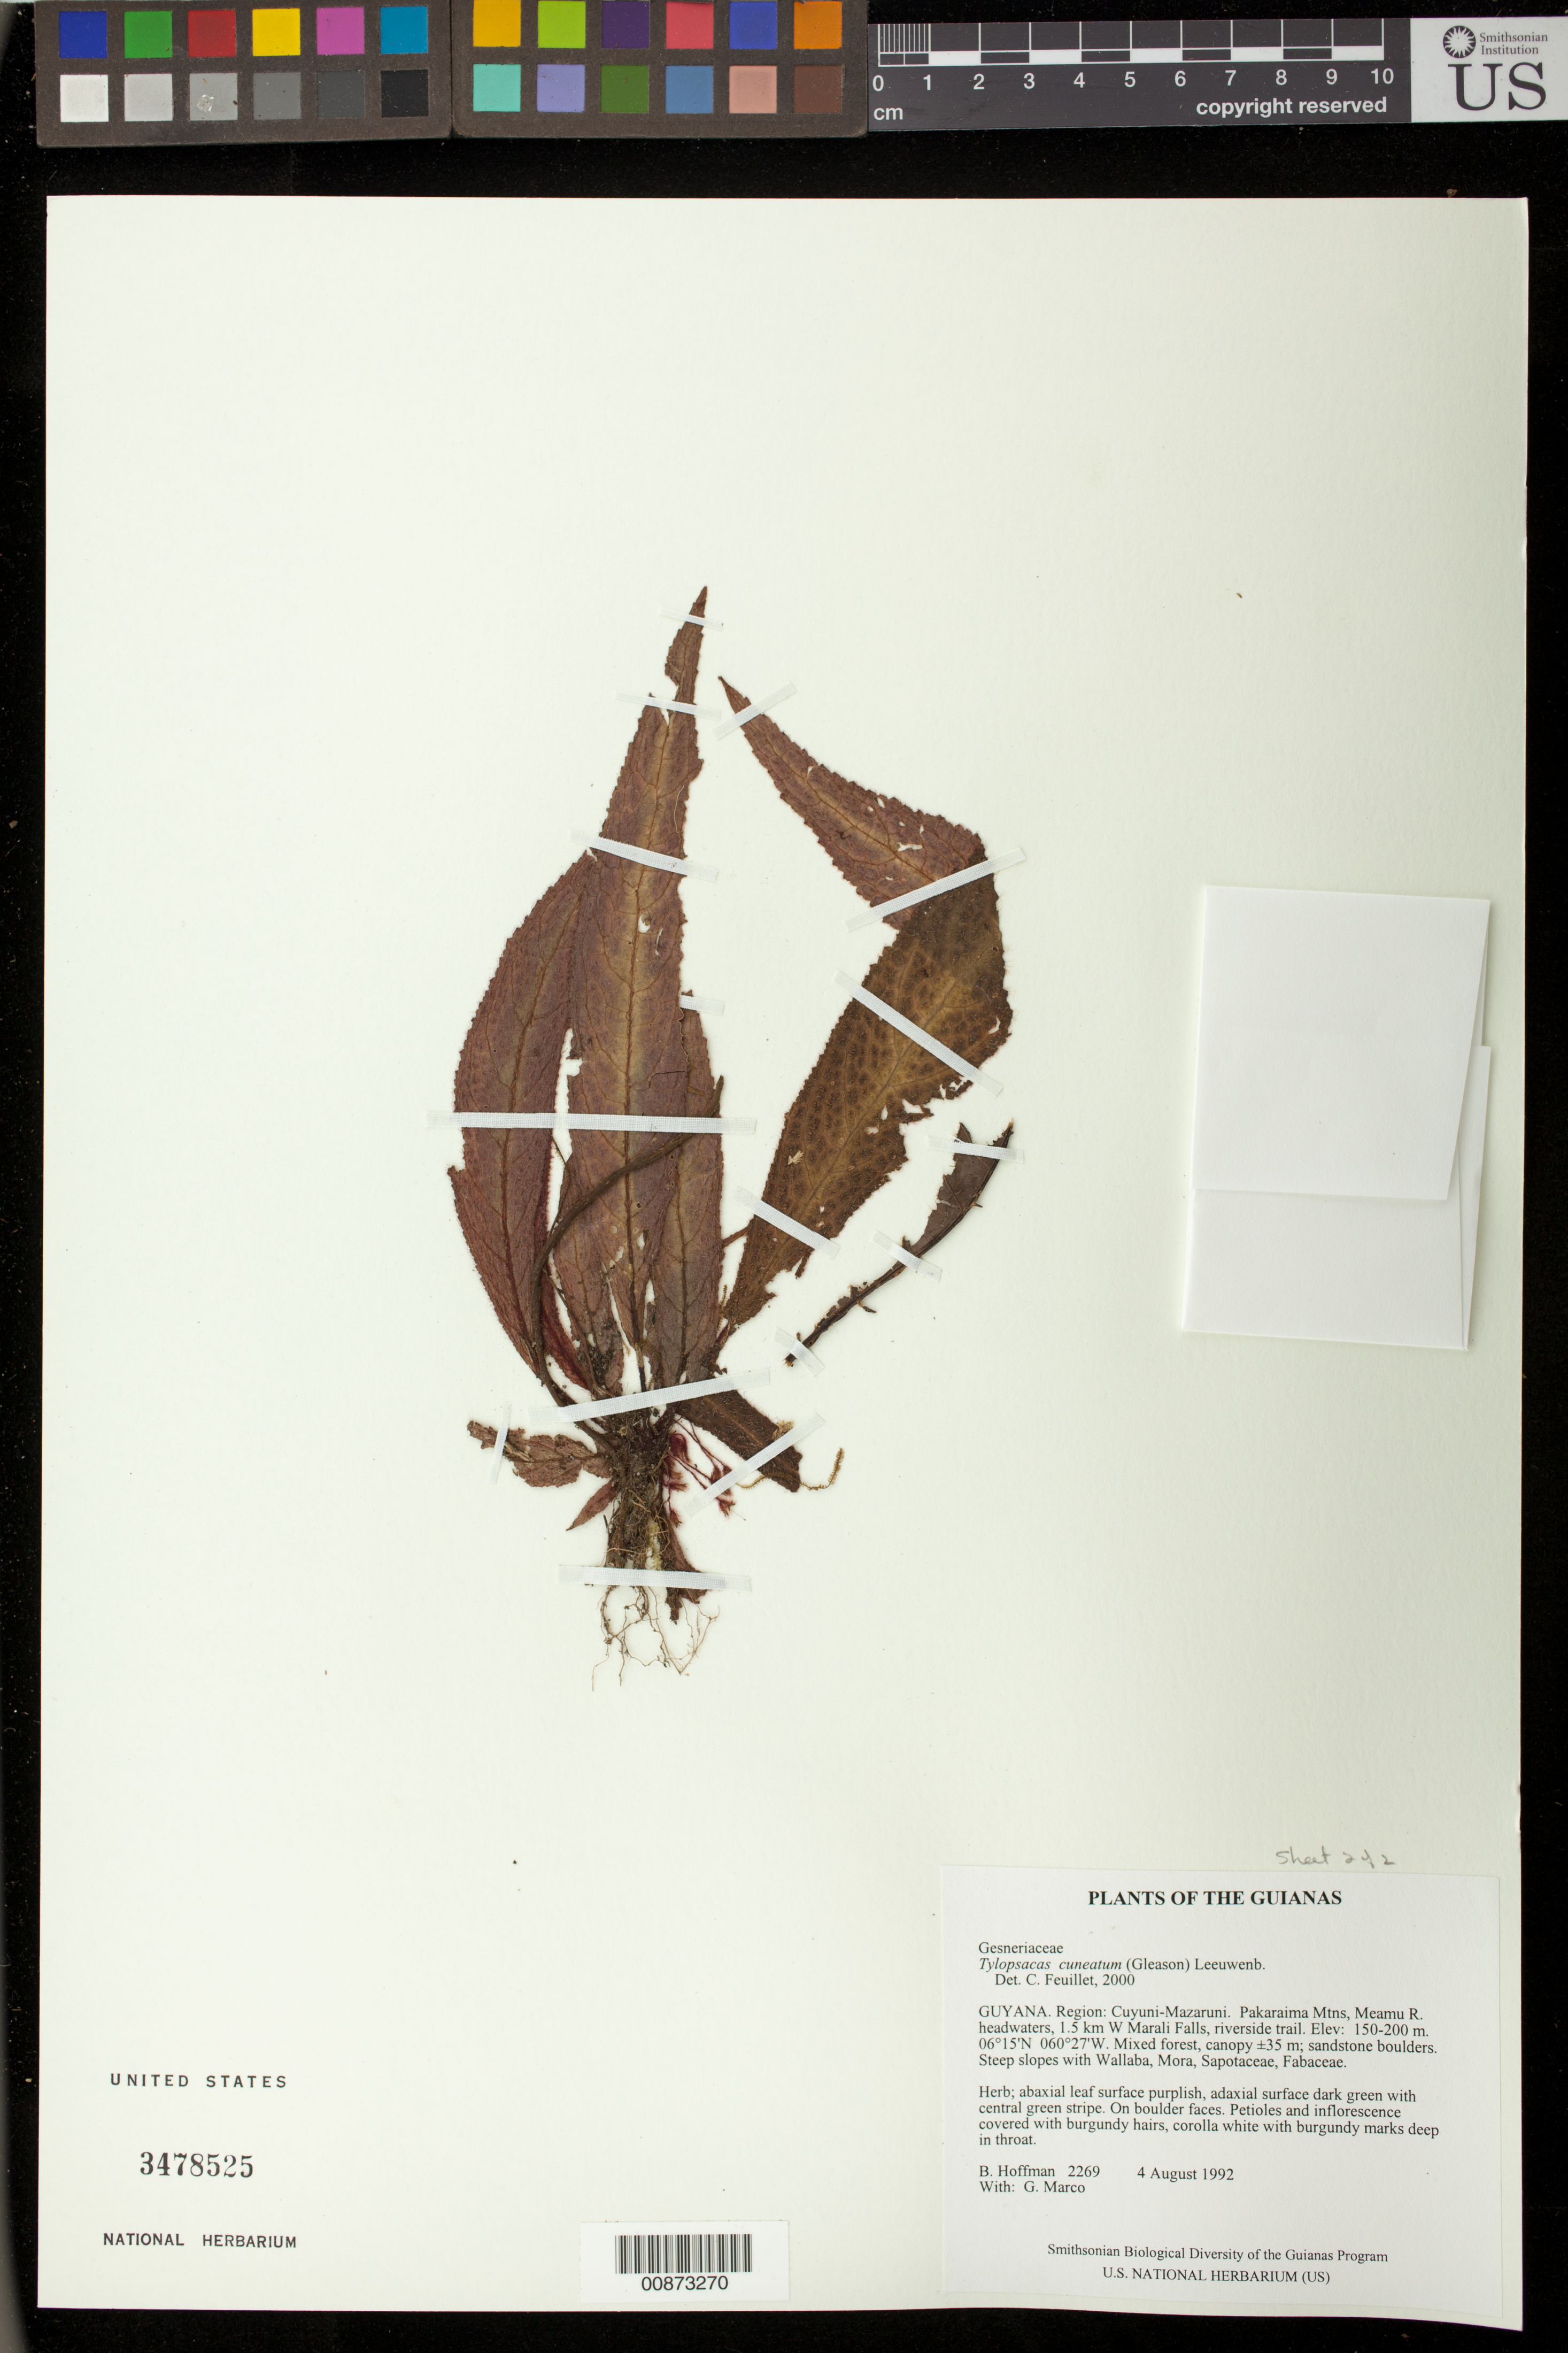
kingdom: Plantae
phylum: Tracheophyta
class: Magnoliopsida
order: Lamiales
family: Gesneriaceae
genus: Tylopsacas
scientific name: Tylopsacas cuneata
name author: (Gleason) Leeuwenb.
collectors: B. Hoffman & G. Marco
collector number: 2269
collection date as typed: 04 Aug 1992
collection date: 1992-08-04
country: Guyana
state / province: Cuyuni-Mazaruni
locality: Pakaraima Mtns, Meamu R. headwaters, 1.5 km W Marali Falls, riverside trail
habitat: Mixed forest, canopy ±35 m; sandstone bolders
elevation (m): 150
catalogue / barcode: US 3478525